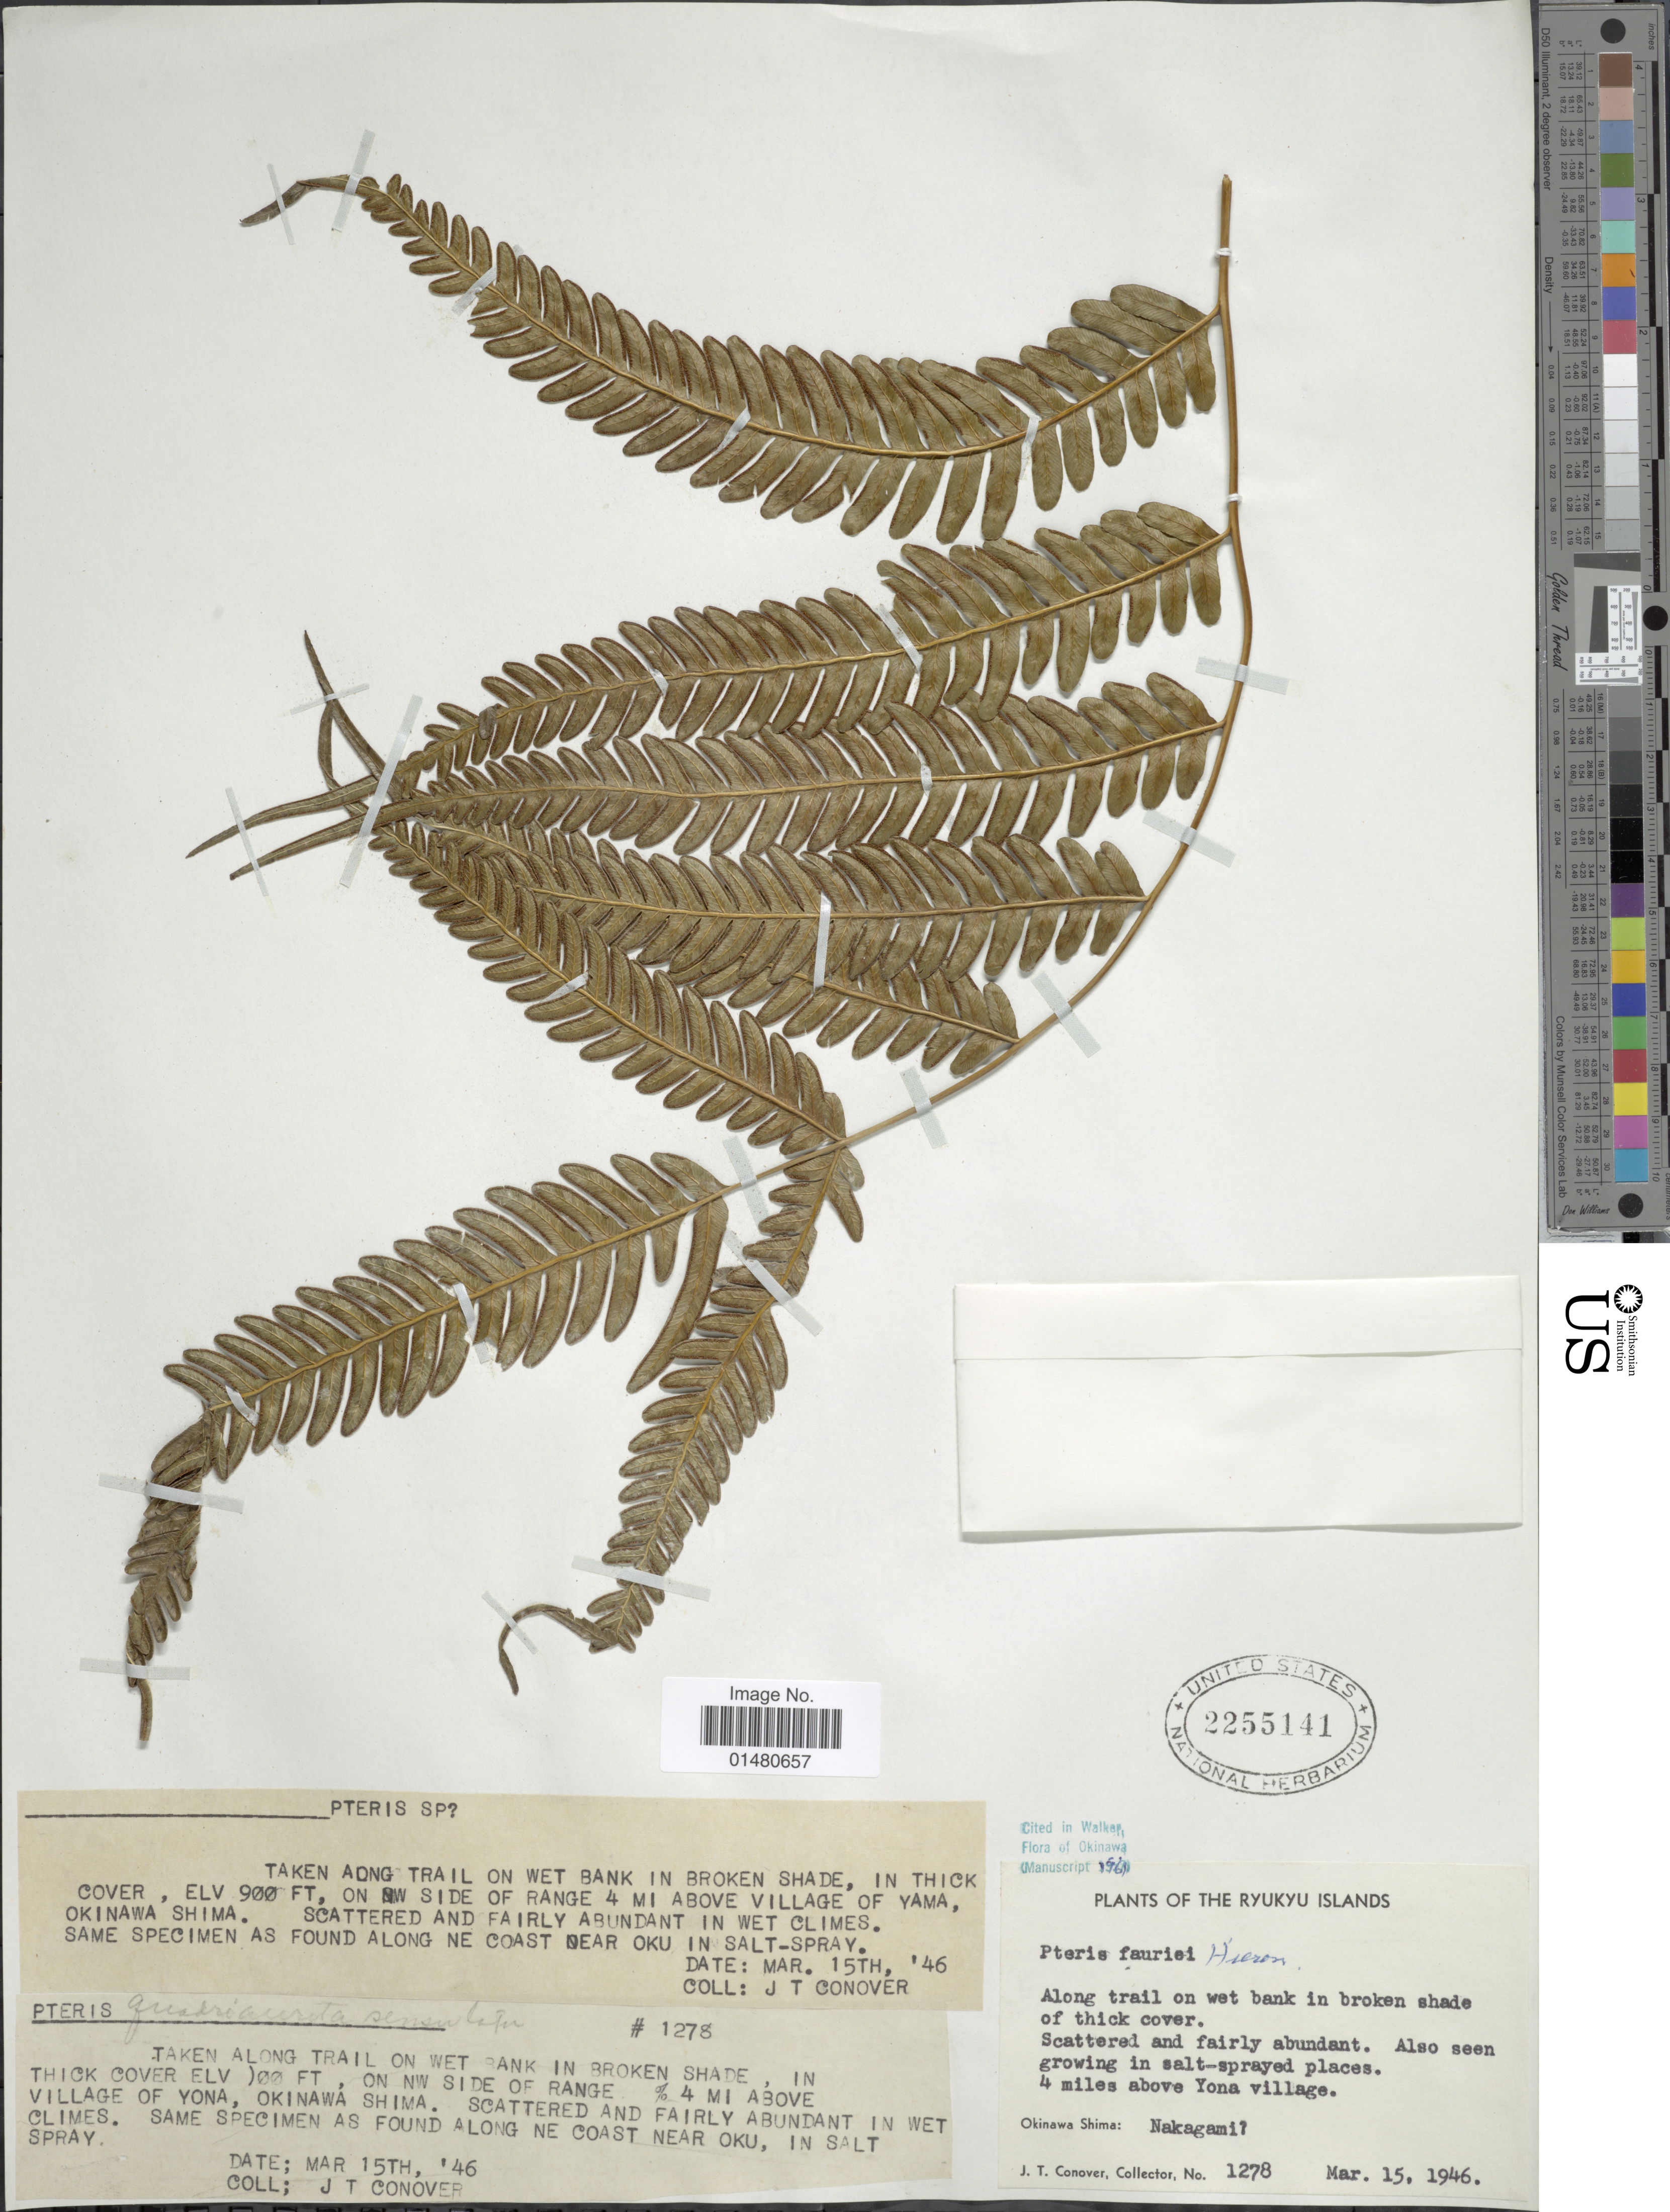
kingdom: Plantae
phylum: Tracheophyta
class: Polypodiopsida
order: Polypodiales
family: Pteridaceae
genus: Pteris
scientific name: Pteris fauriei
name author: Hieron.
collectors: J. T. Conover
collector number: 1278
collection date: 1946-03-15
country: Japan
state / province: Okinawa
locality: The Ryukyu Islands, 4 miles above Yona village, Okinawa Shima: Nakagami [unsure placement]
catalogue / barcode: US 2255141